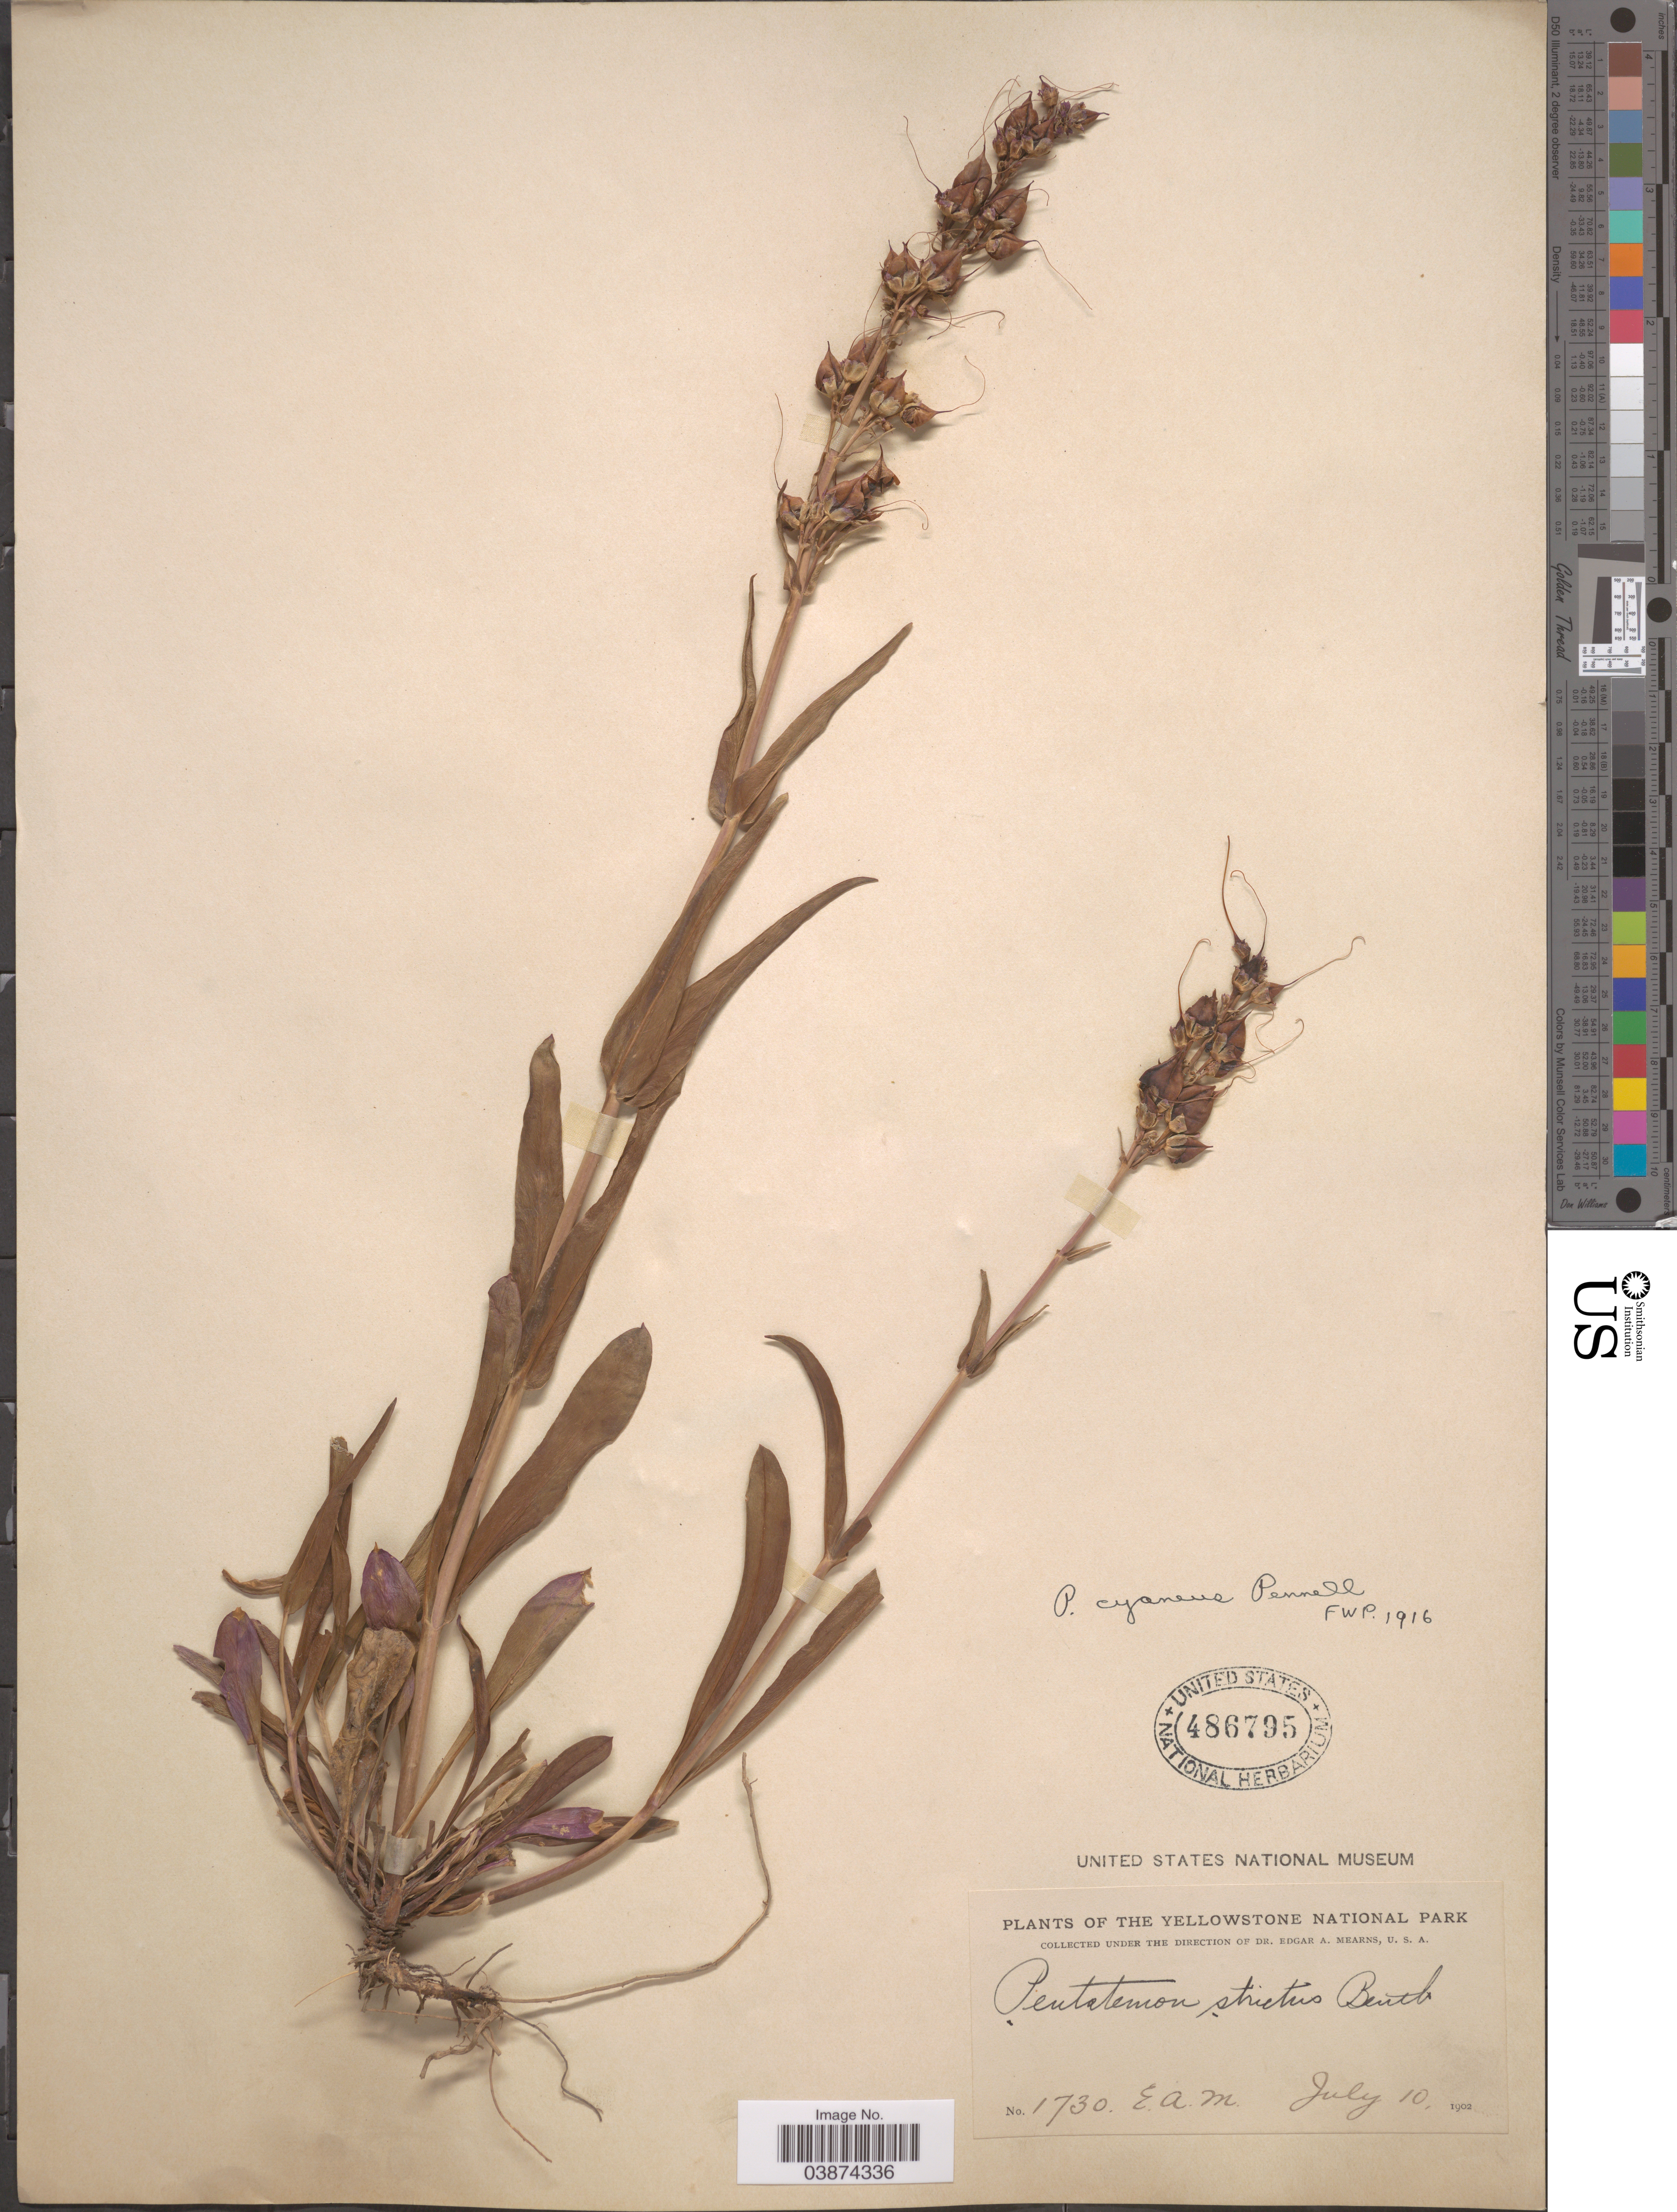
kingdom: Plantae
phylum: Tracheophyta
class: Magnoliopsida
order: Lamiales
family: Plantaginaceae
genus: Penstemon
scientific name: Penstemon cyaneus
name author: Pennell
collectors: E. A. Mearns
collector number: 1730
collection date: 1902-07-10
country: United States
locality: The Yellowstone National Park.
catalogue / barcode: US 486795